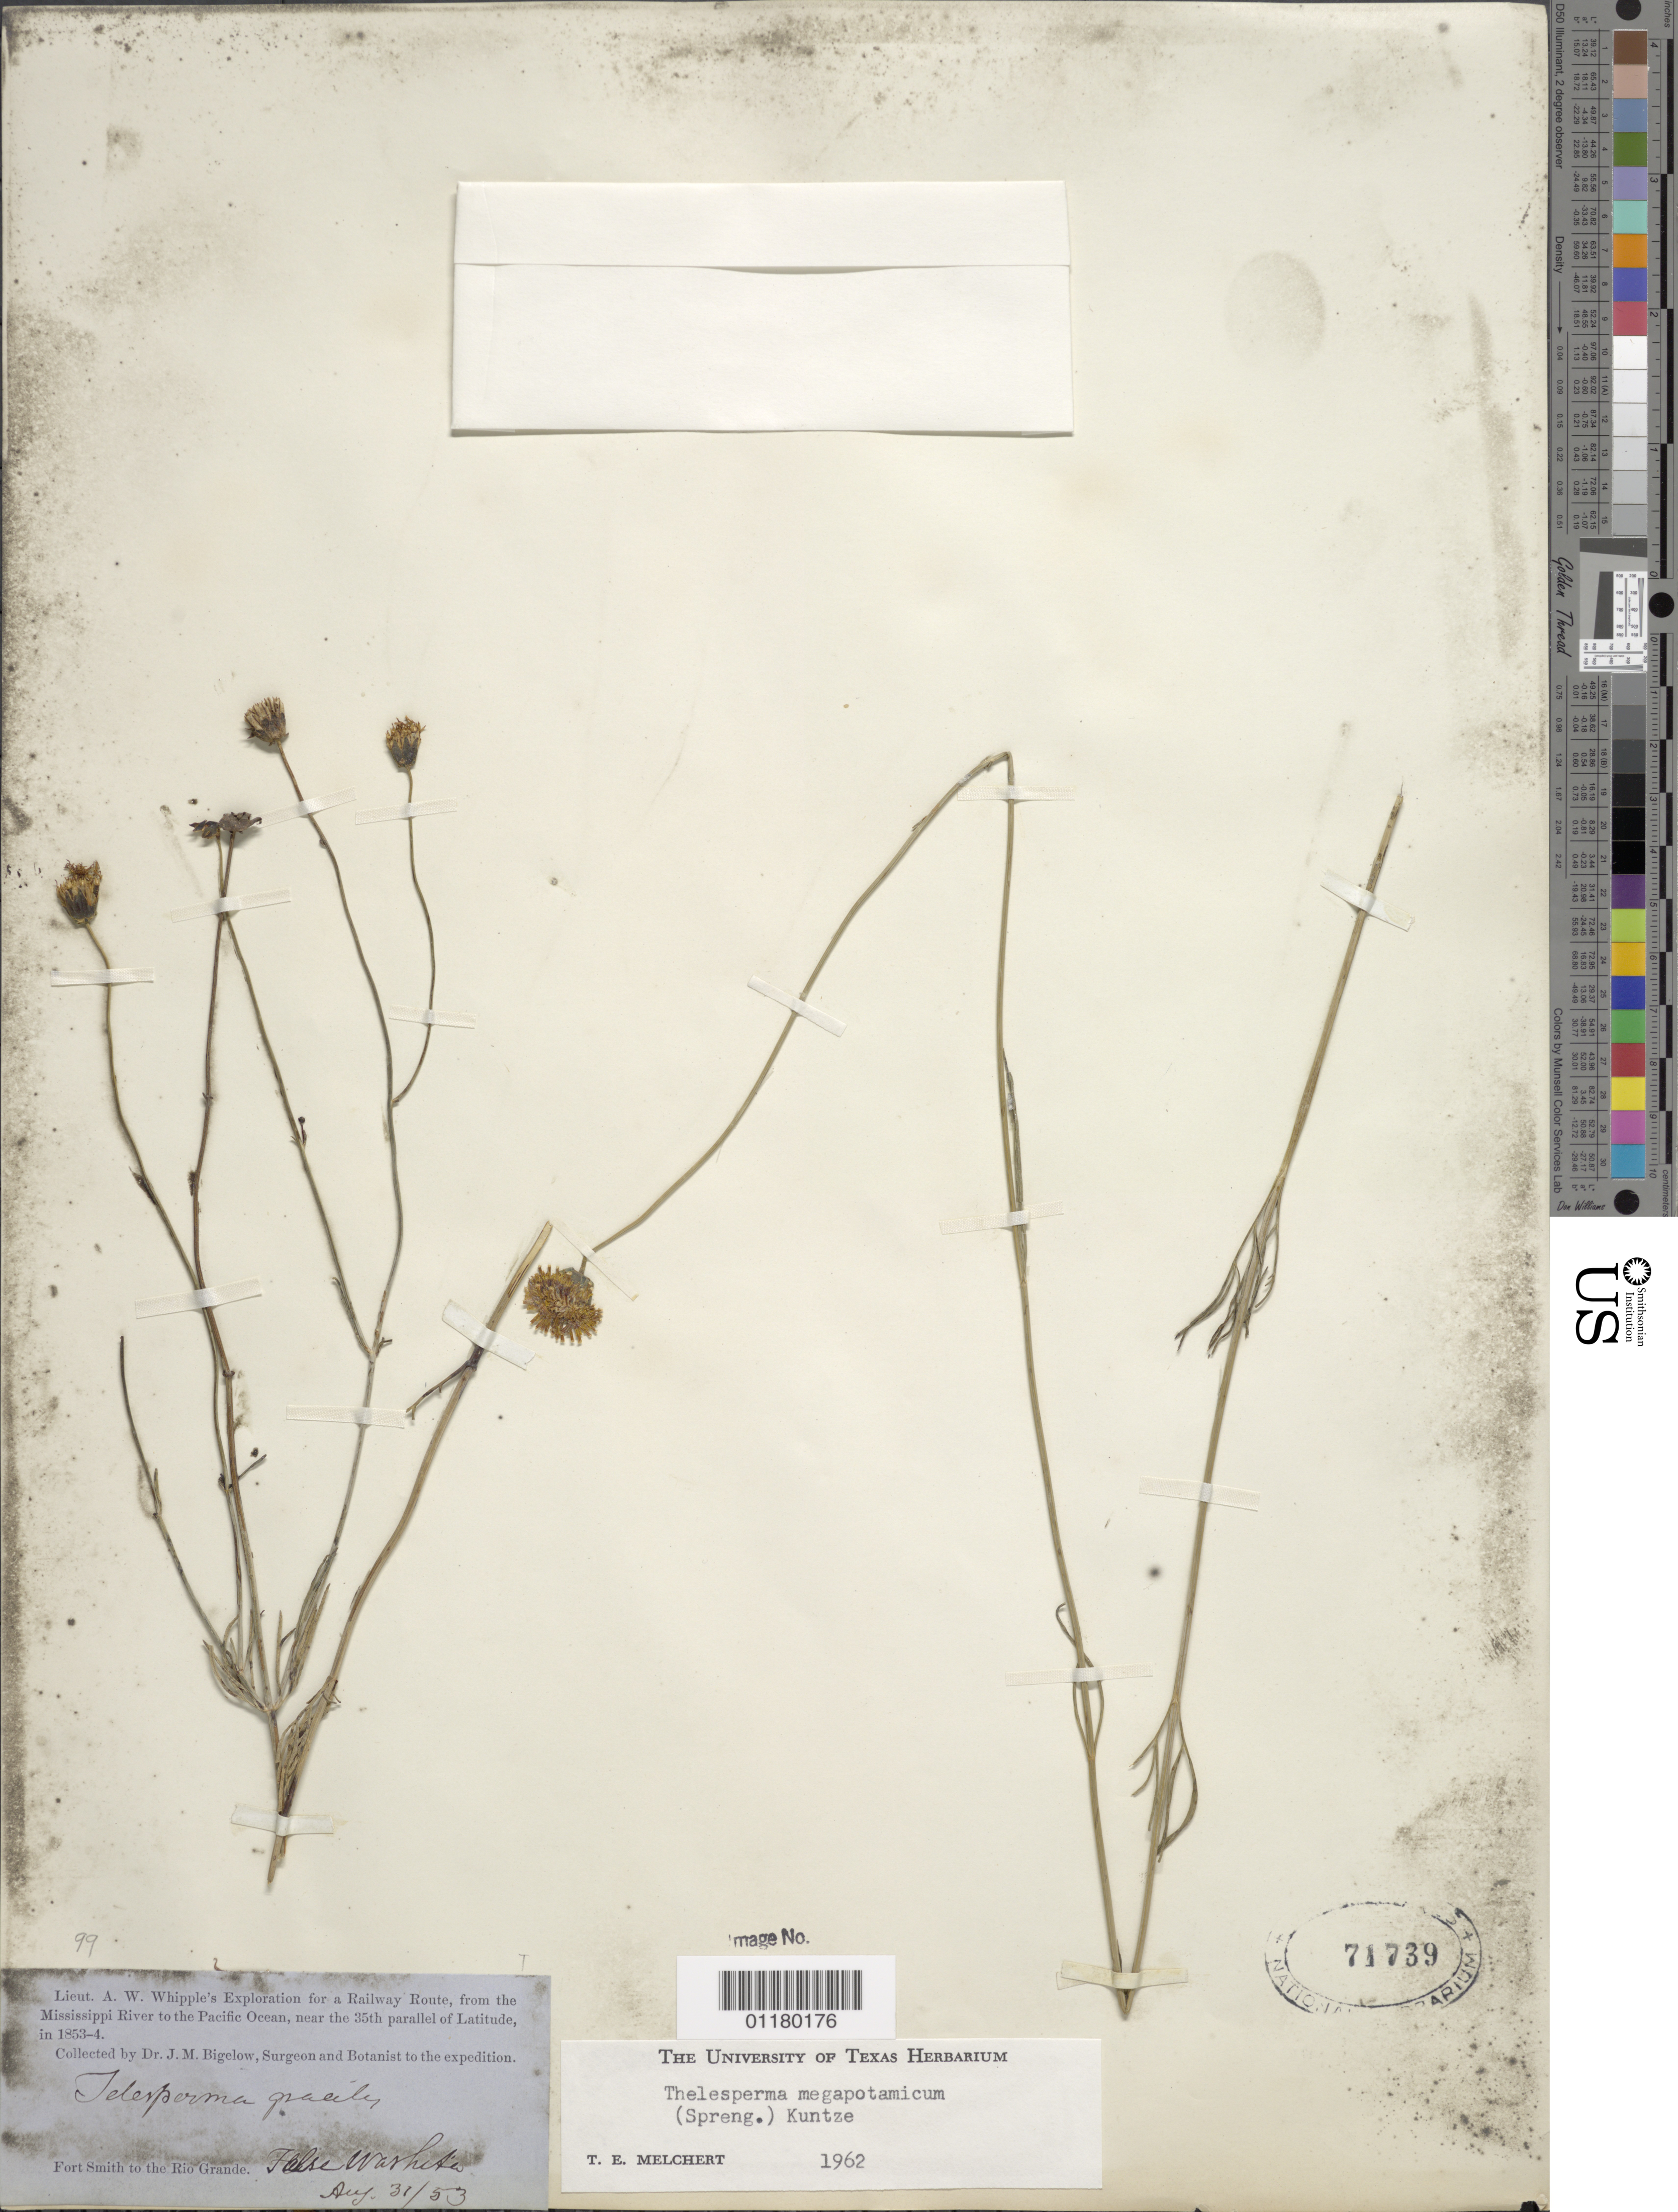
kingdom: Plantae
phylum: Tracheophyta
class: Magnoliopsida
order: Asterales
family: Asteraceae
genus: Thelesperma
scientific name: Thelesperma megapotamicum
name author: (Spreng.) Herter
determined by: Melchert, T. E.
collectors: J. M. Bigelow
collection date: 1853-08-31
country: United States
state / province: Oklahoma / Texas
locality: Fals Washita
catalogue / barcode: US 71739